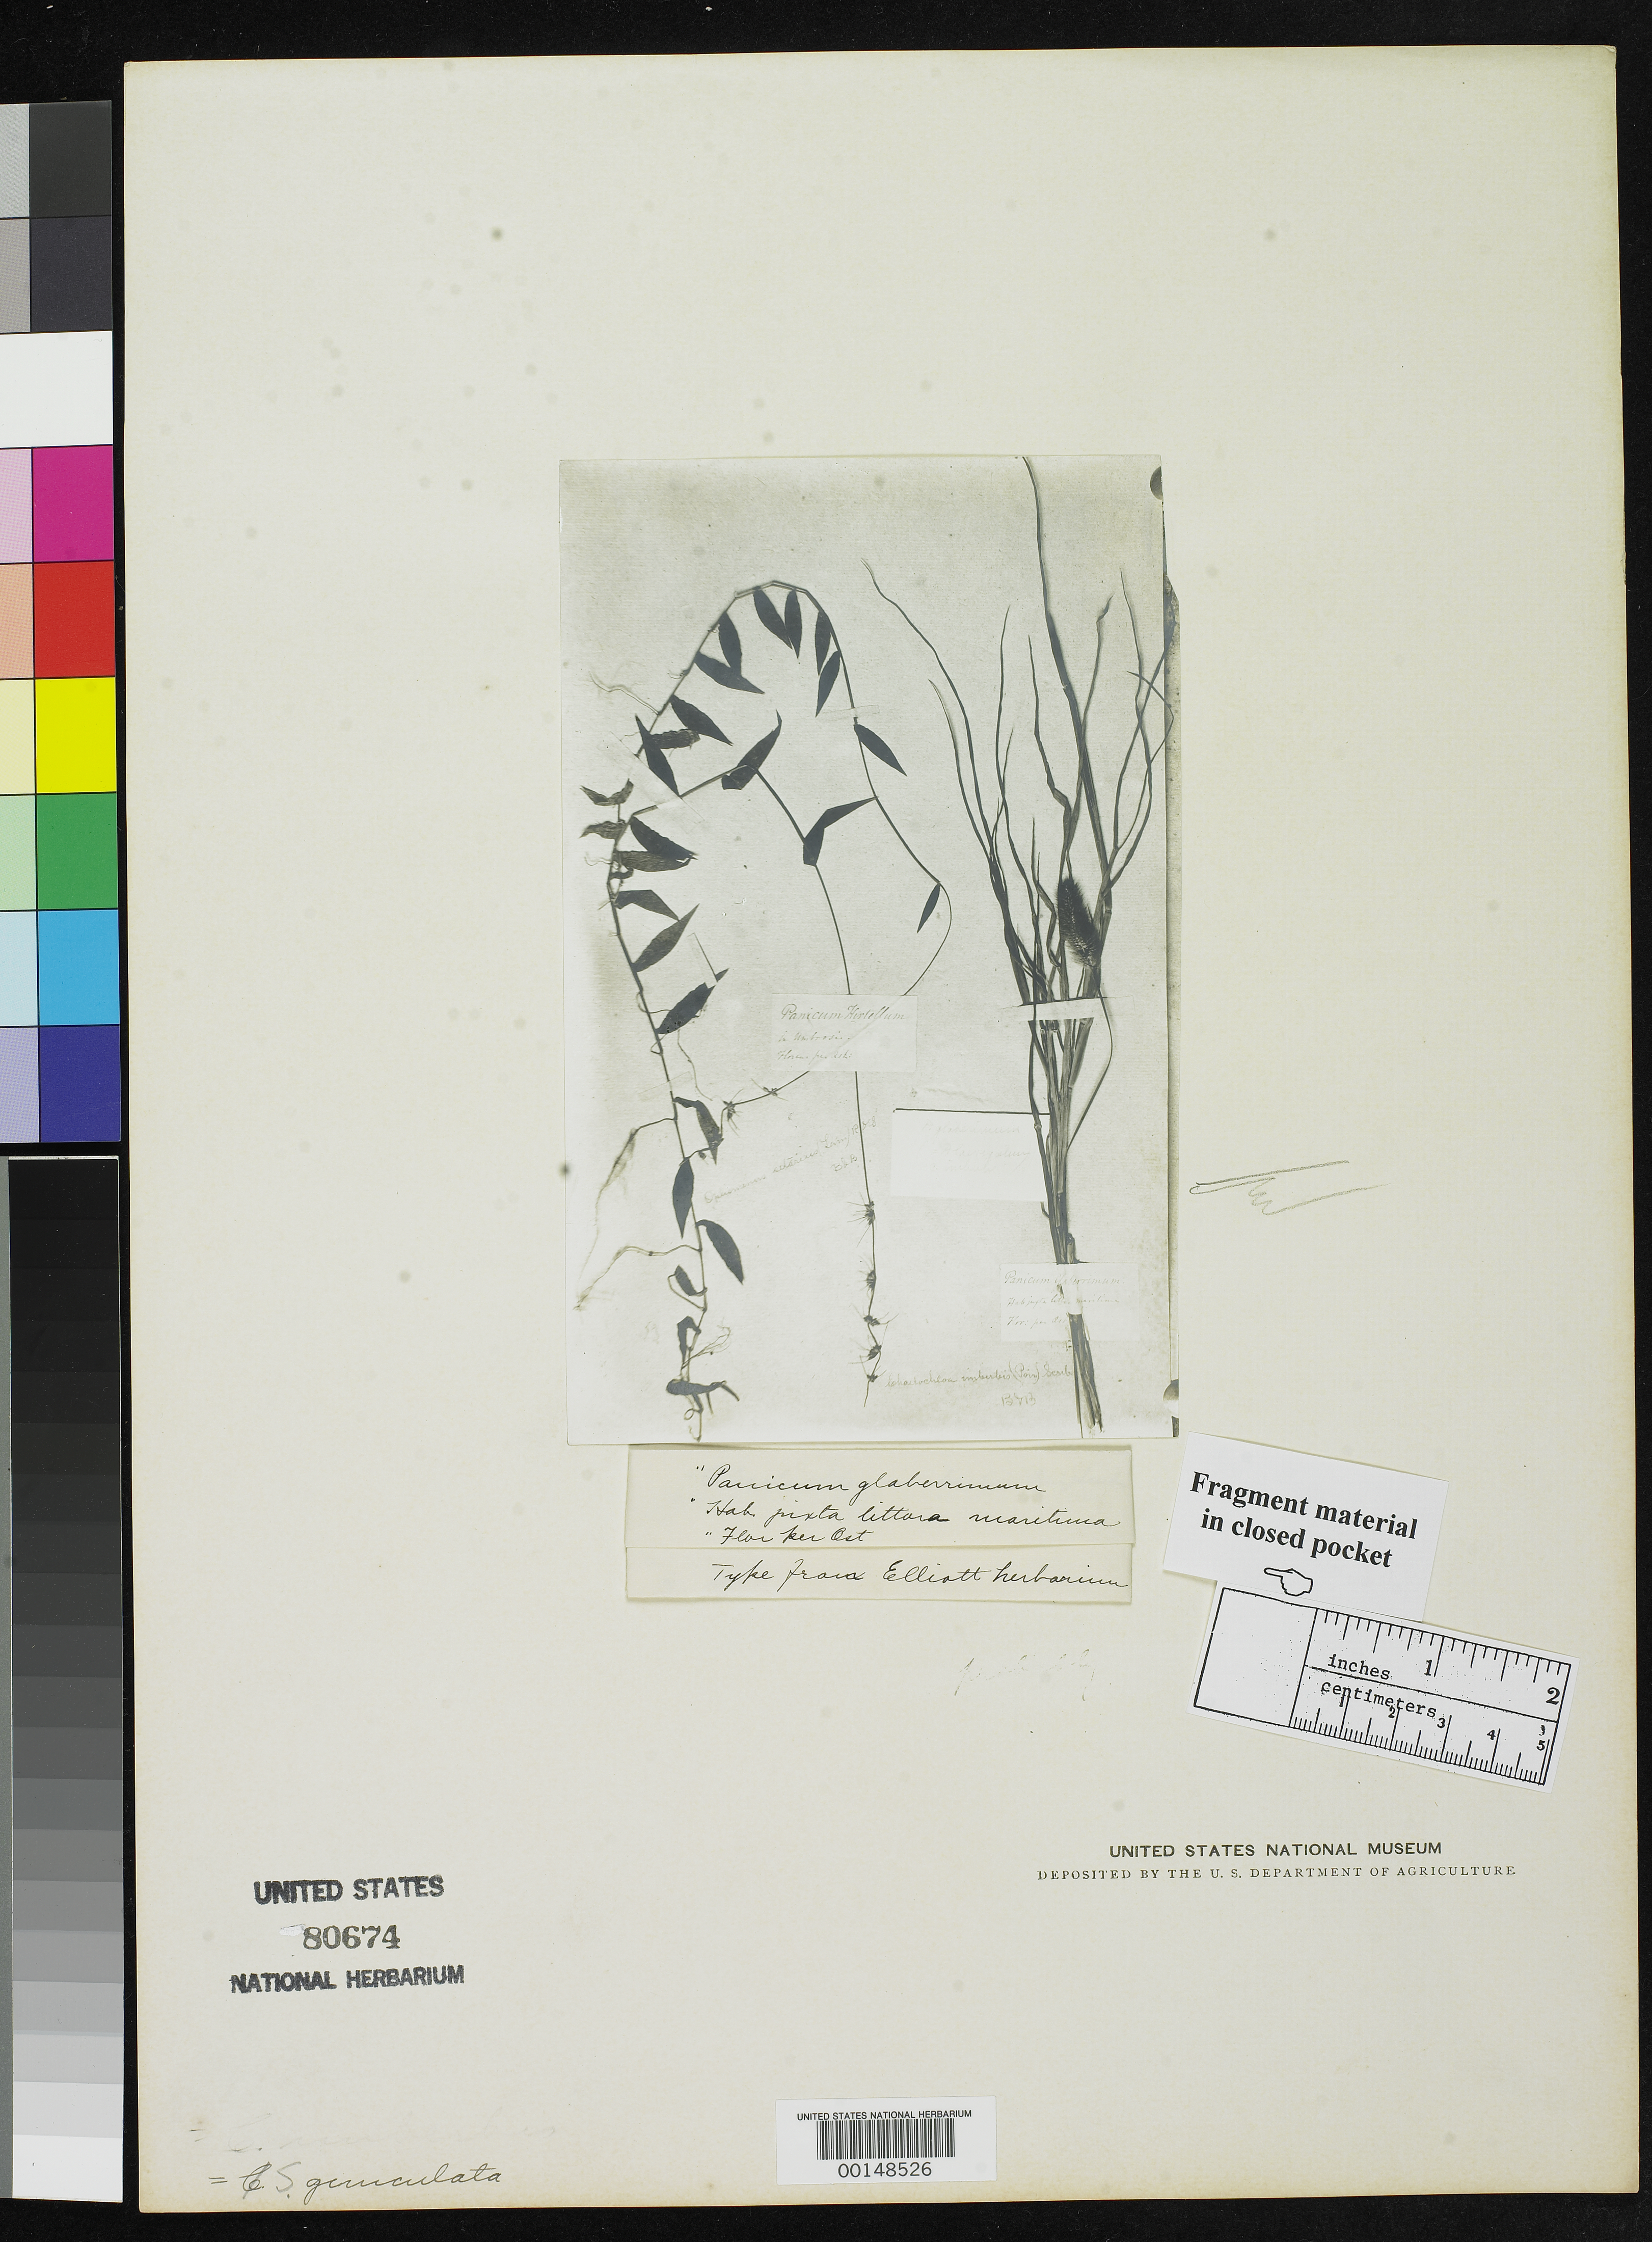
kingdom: Plantae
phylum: Tracheophyta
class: Liliopsida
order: Poales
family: Poaceae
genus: Panicum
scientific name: Panicum glaberimum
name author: Steud.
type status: Type Fragment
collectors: J. Link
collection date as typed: Oct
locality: North America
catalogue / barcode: US 80674